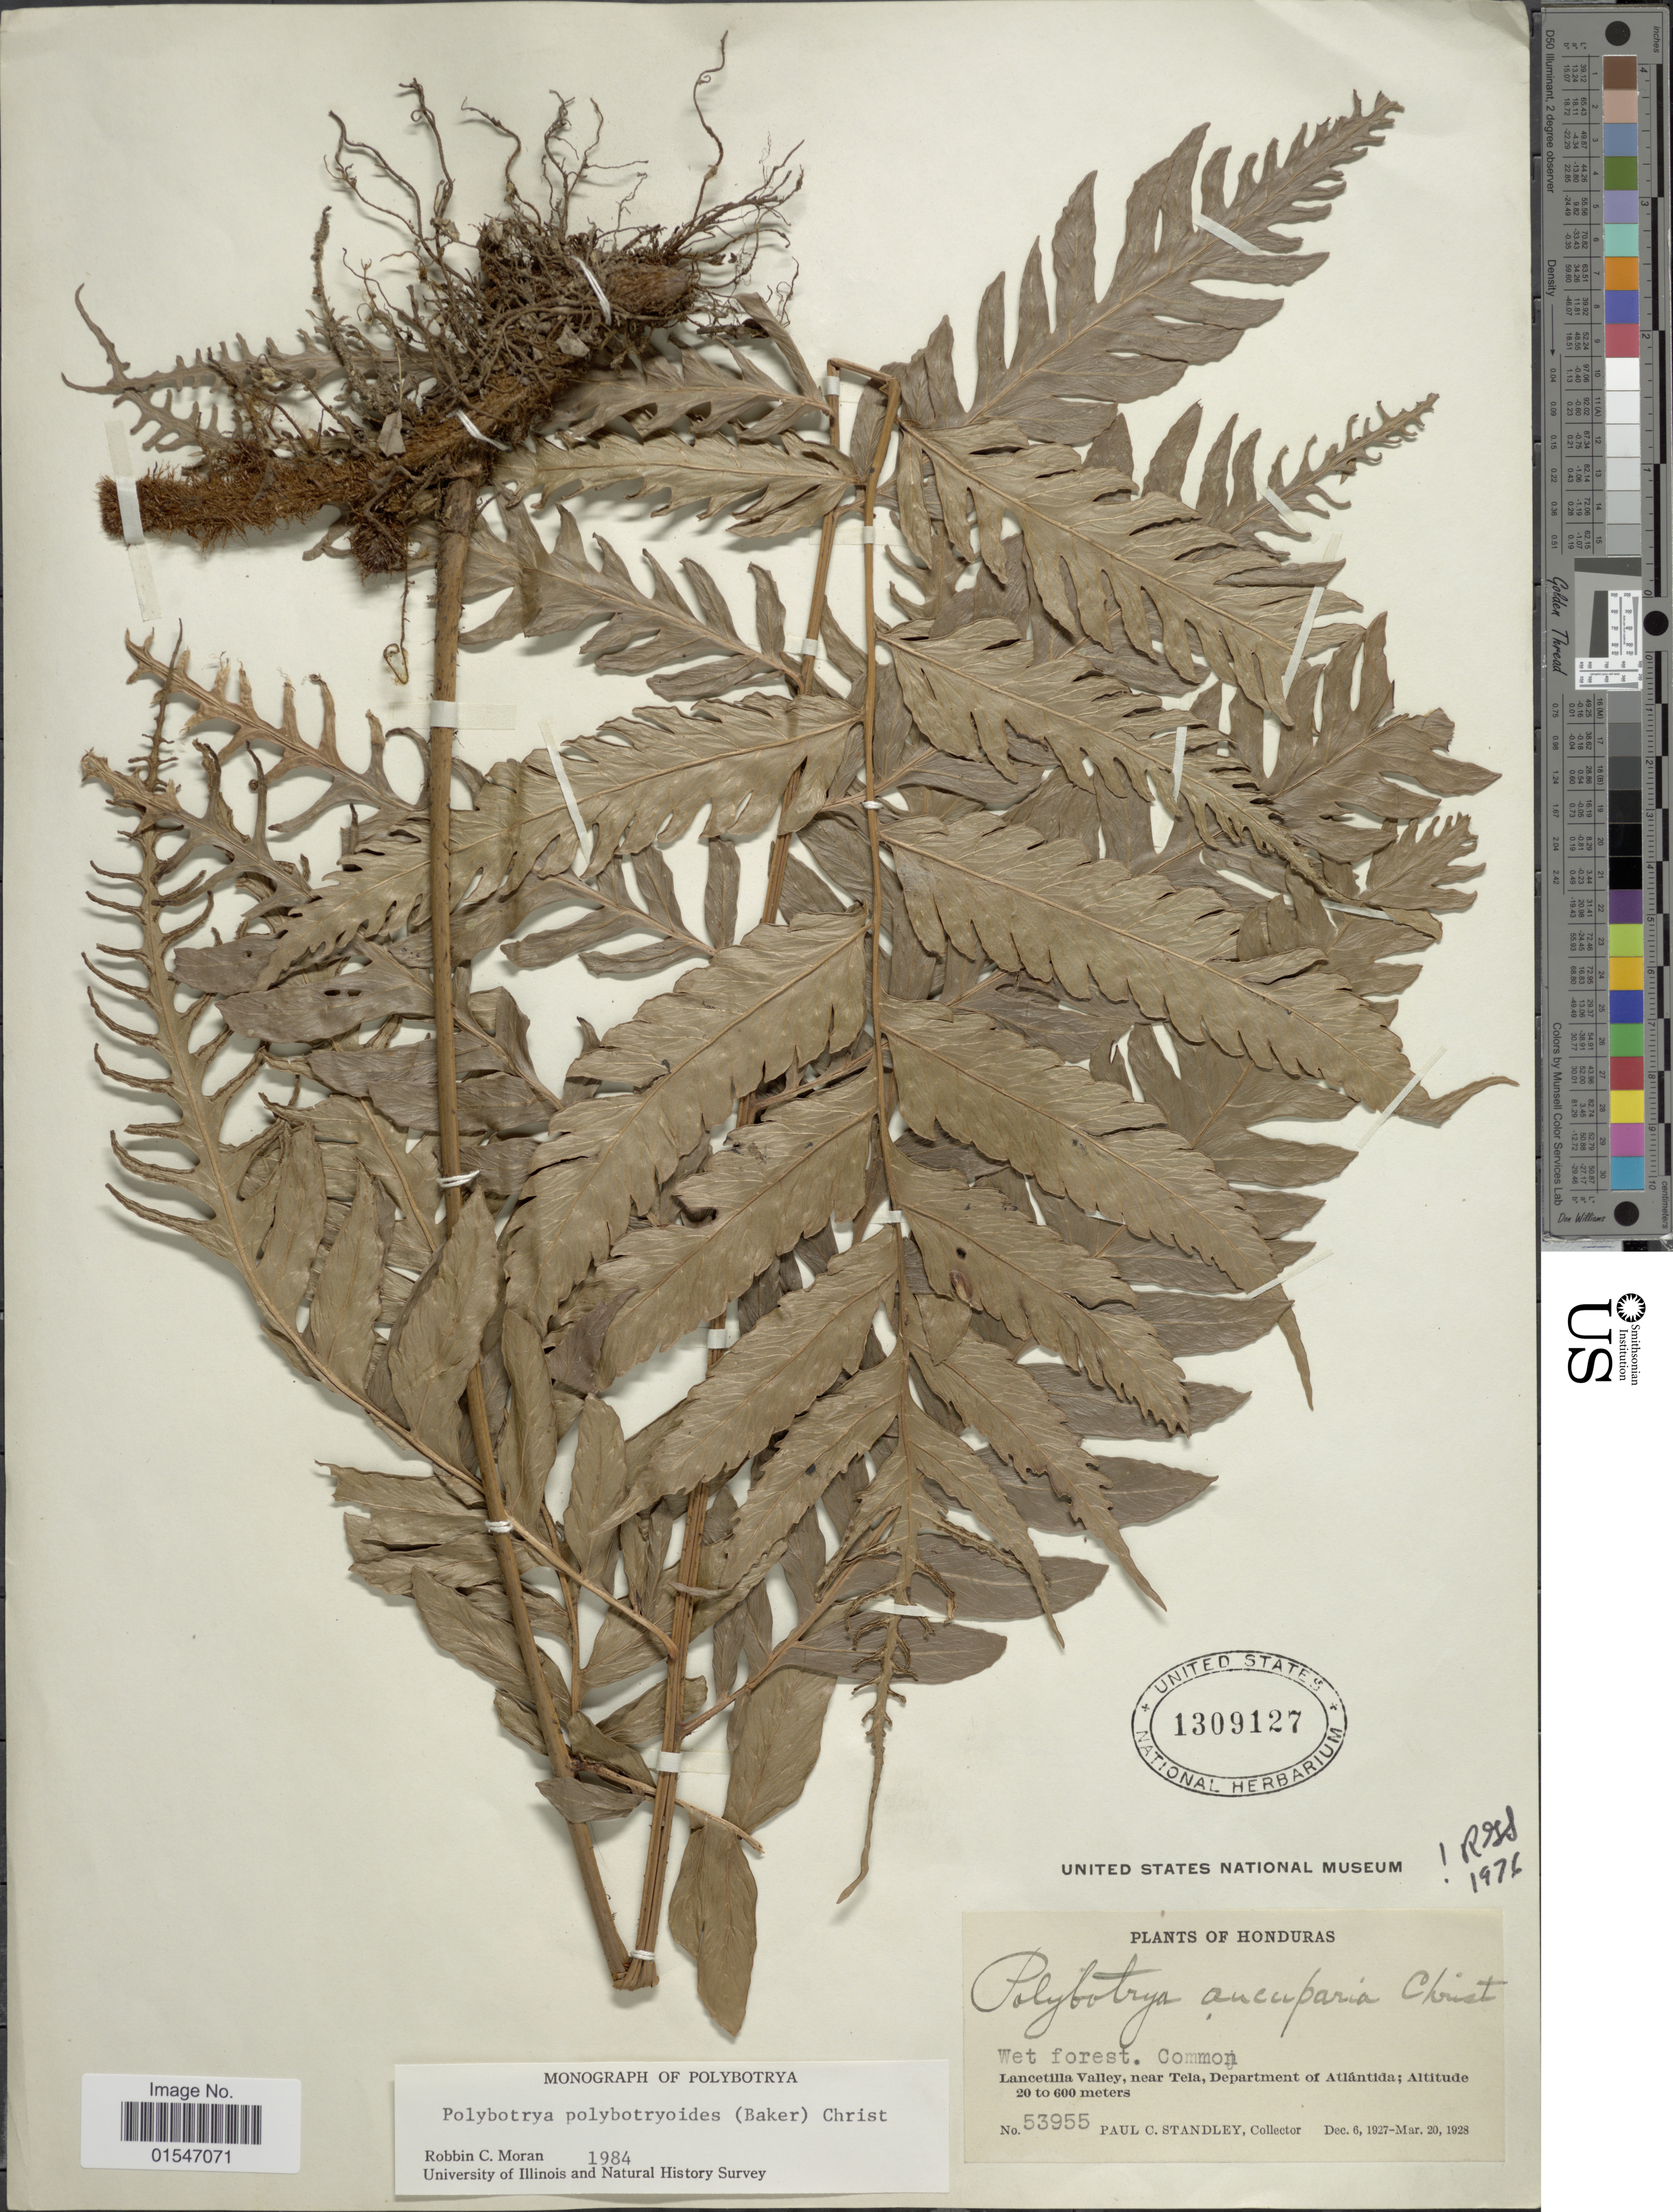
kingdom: Plantae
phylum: Tracheophyta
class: Polypodiopsida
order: Polypodiales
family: Dryopteridaceae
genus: Polybotrya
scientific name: Polybotrya polybotryoides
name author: (Baker) Christ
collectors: P. C. Standley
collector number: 53955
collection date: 1927-12-06/1928-03-20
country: Honduras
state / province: Atlántida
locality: Lancetilla Valley, near Tela, Department of Atlantida.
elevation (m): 20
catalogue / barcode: US 1309127